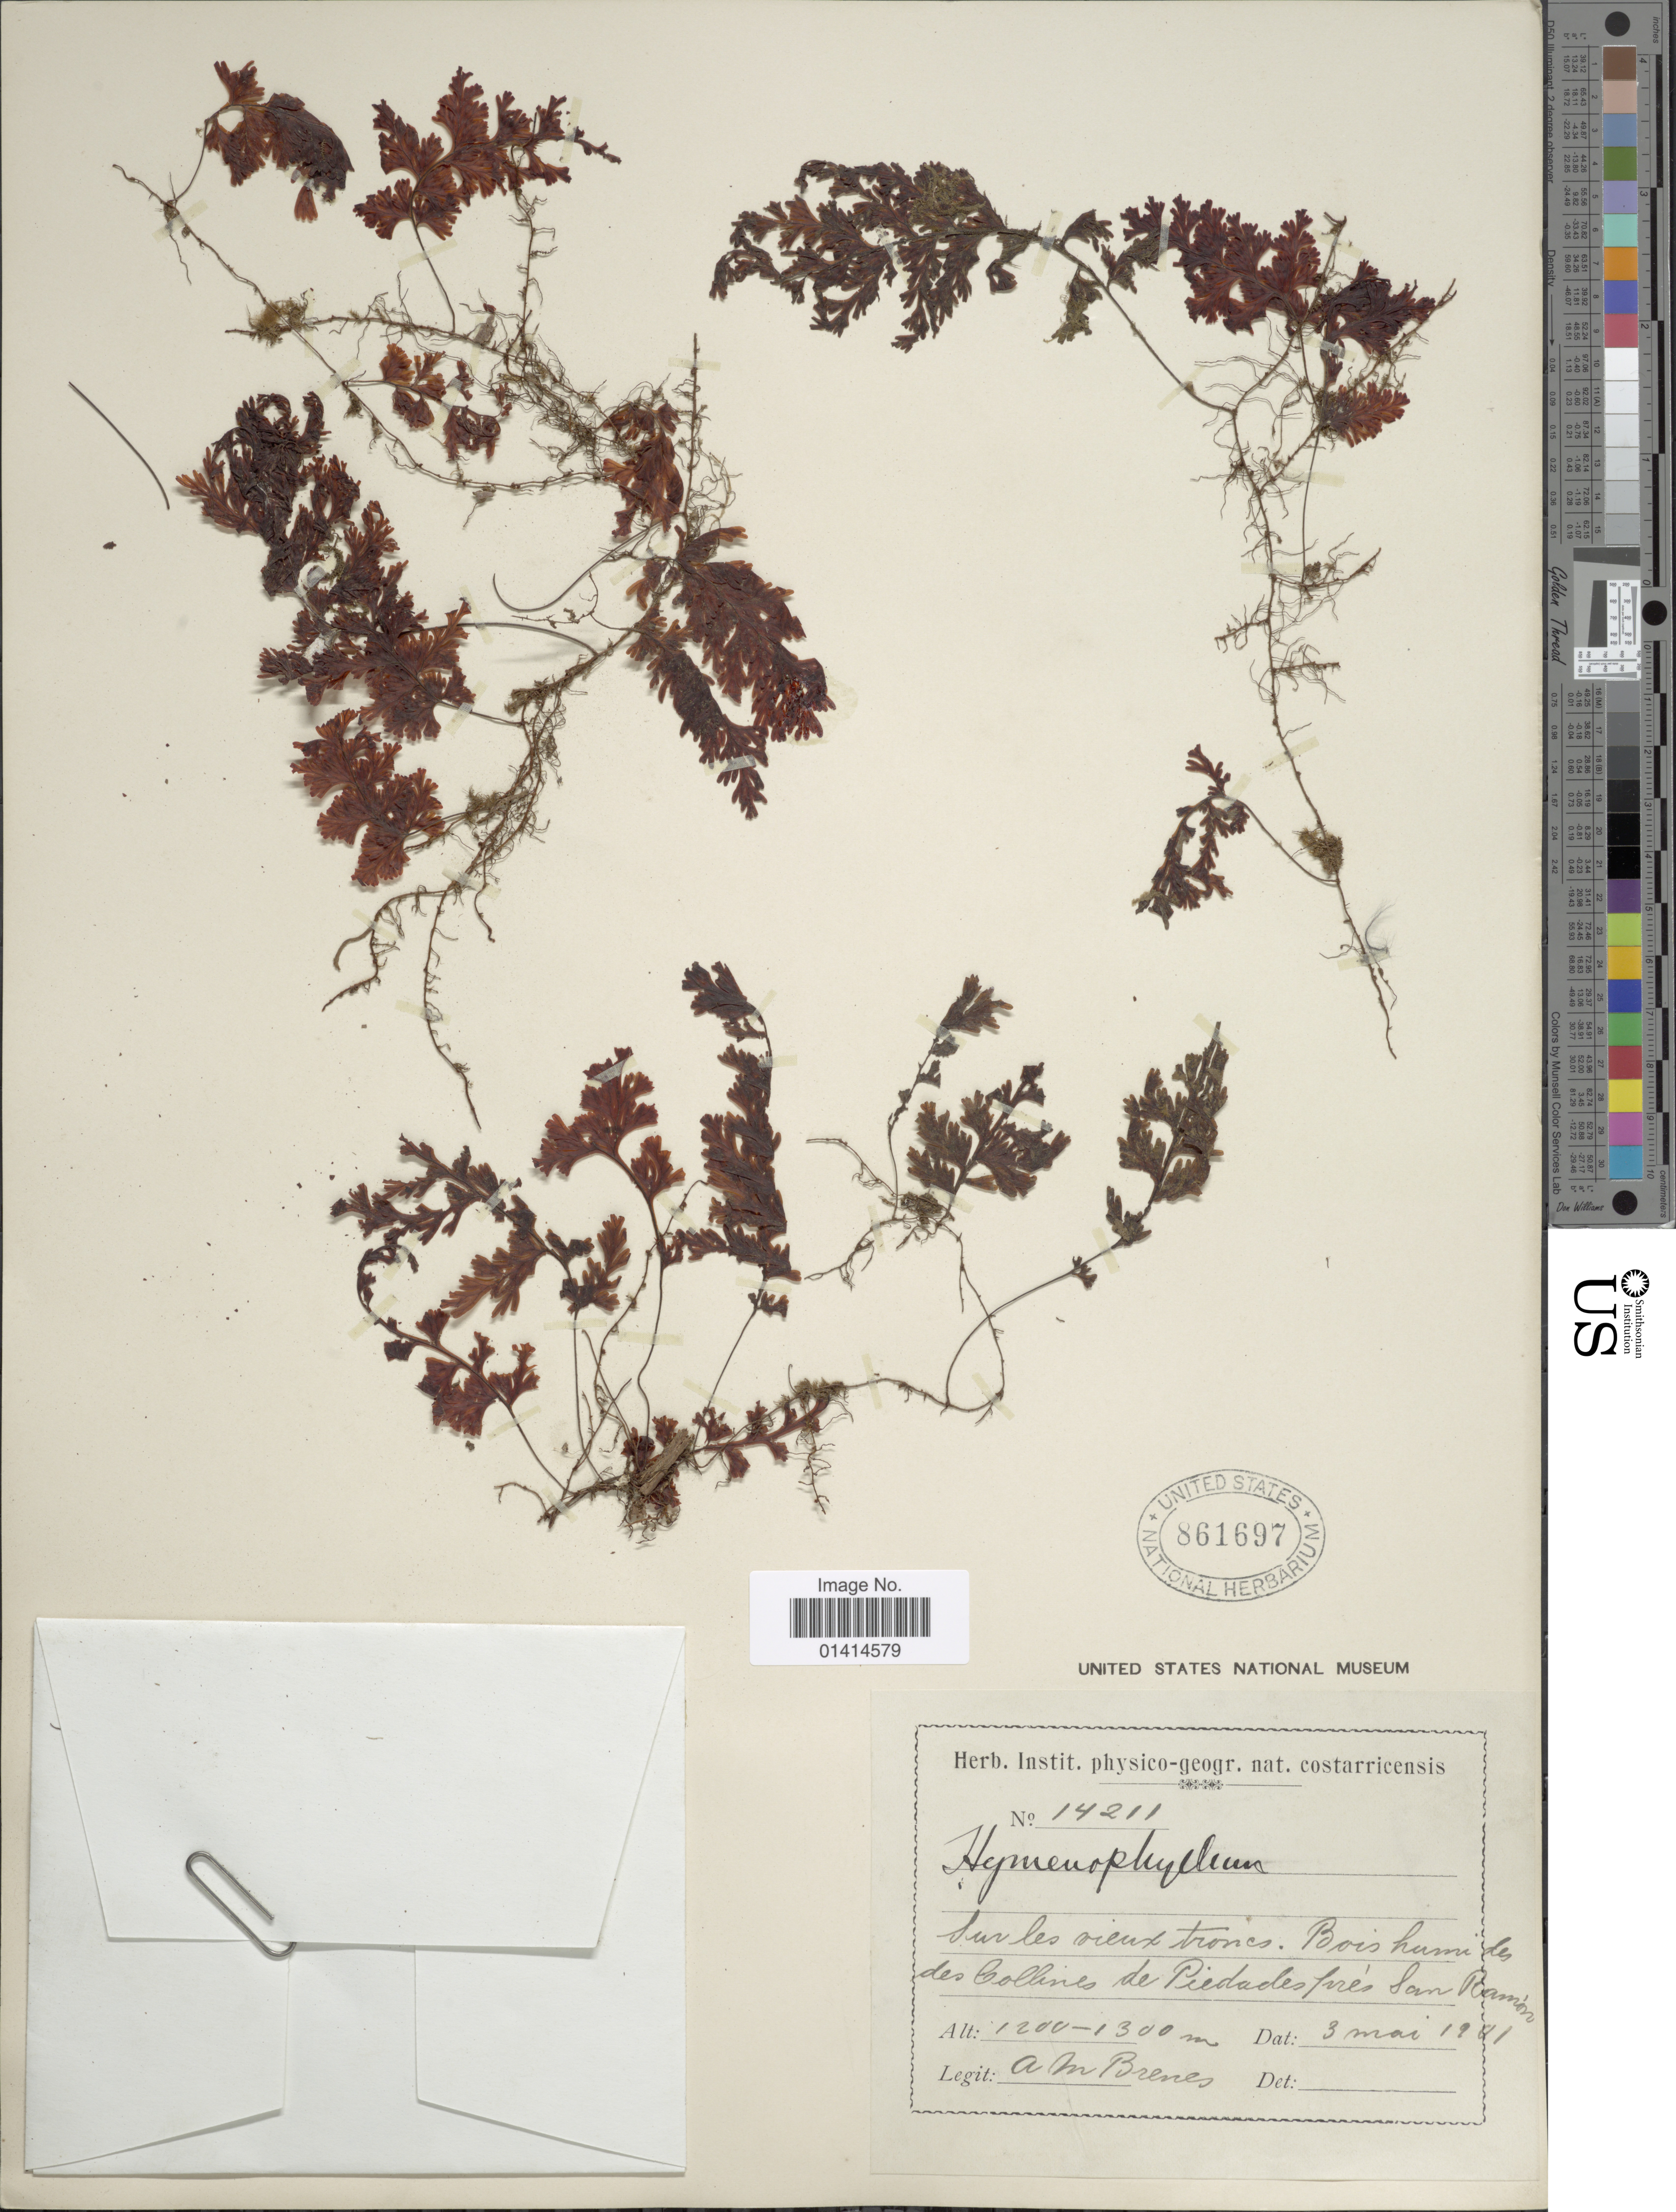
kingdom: Plantae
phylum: Tracheophyta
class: Polypodiopsida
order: Hymenophyllales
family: Hymenophyllaceae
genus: Hymenophyllum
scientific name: Hymenophyllum polyanthos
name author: (Sw.) Sw.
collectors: A. Brenes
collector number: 14211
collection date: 1901-05-03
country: Costa Rica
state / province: Alajuela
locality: Bois humides des collines de Piedades près San Ramón.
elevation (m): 1200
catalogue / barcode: US 861697